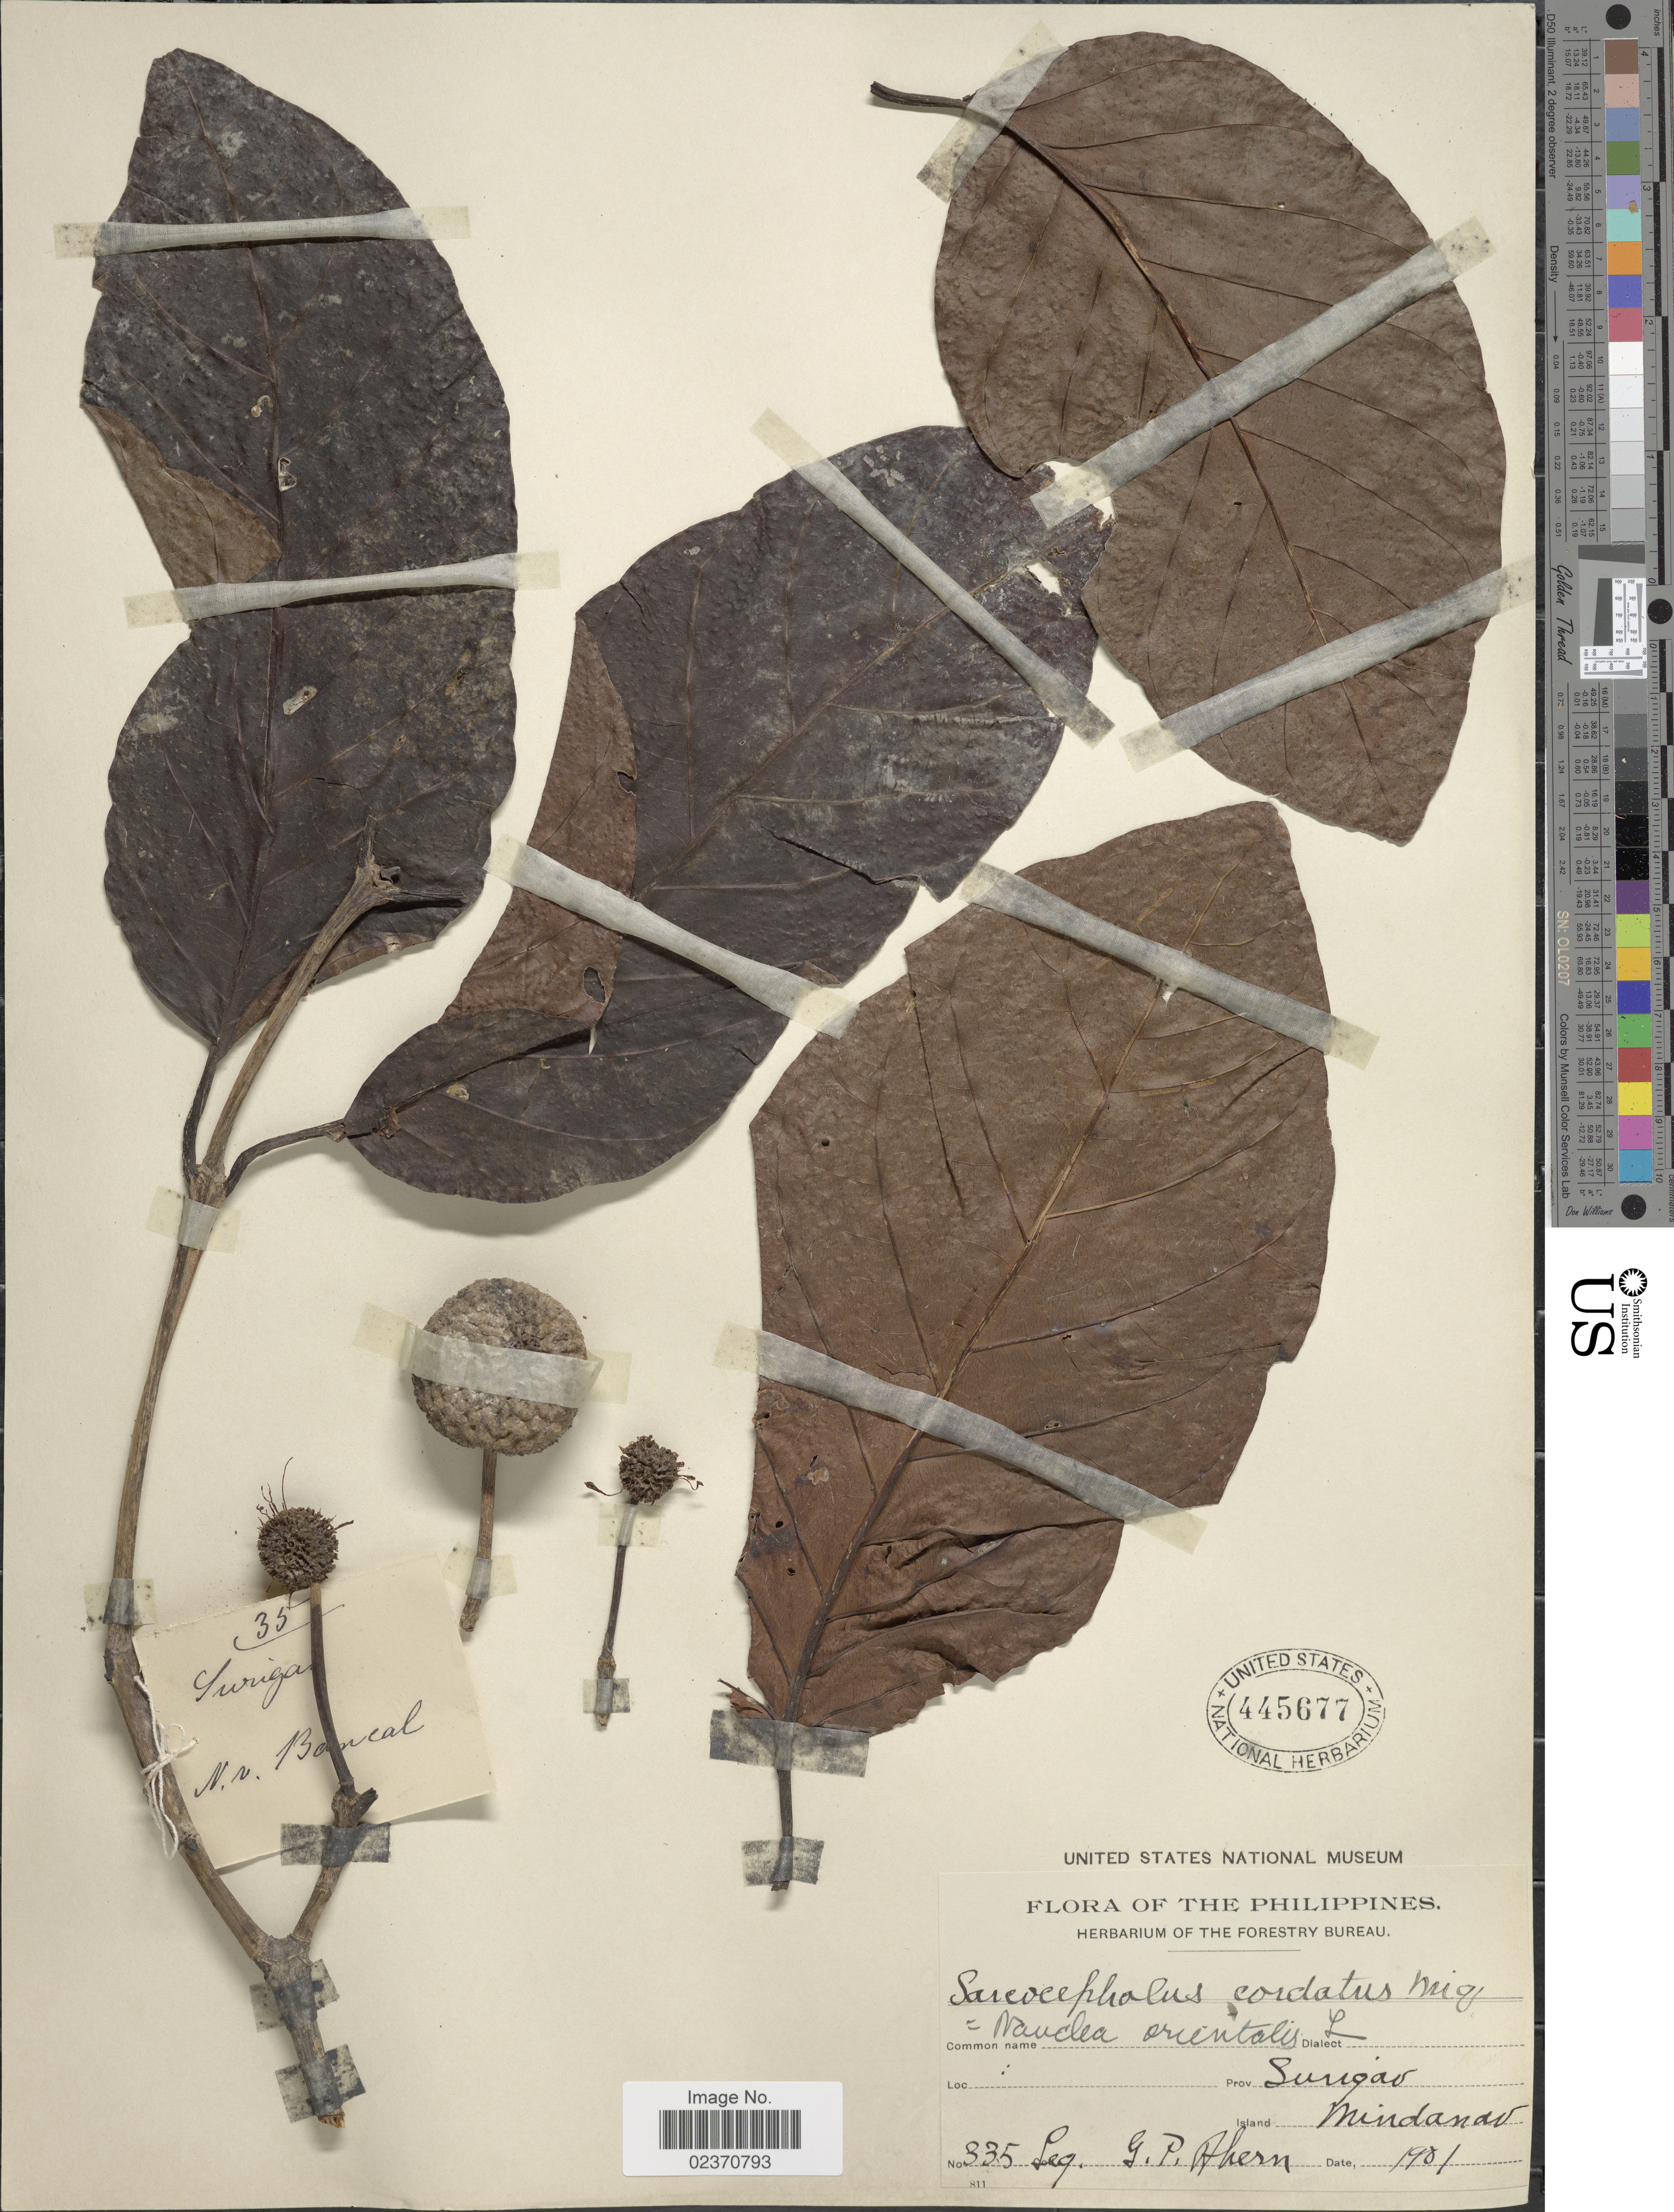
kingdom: Plantae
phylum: Tracheophyta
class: Magnoliopsida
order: Gentianales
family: Rubiaceae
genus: Nauclea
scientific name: Nauclea orientalis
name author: (L.) L.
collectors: G. Ahern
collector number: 335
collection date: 1901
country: Philippines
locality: Prov. Surigao, Island Mindanao, N.v. Bancal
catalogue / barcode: US 445677